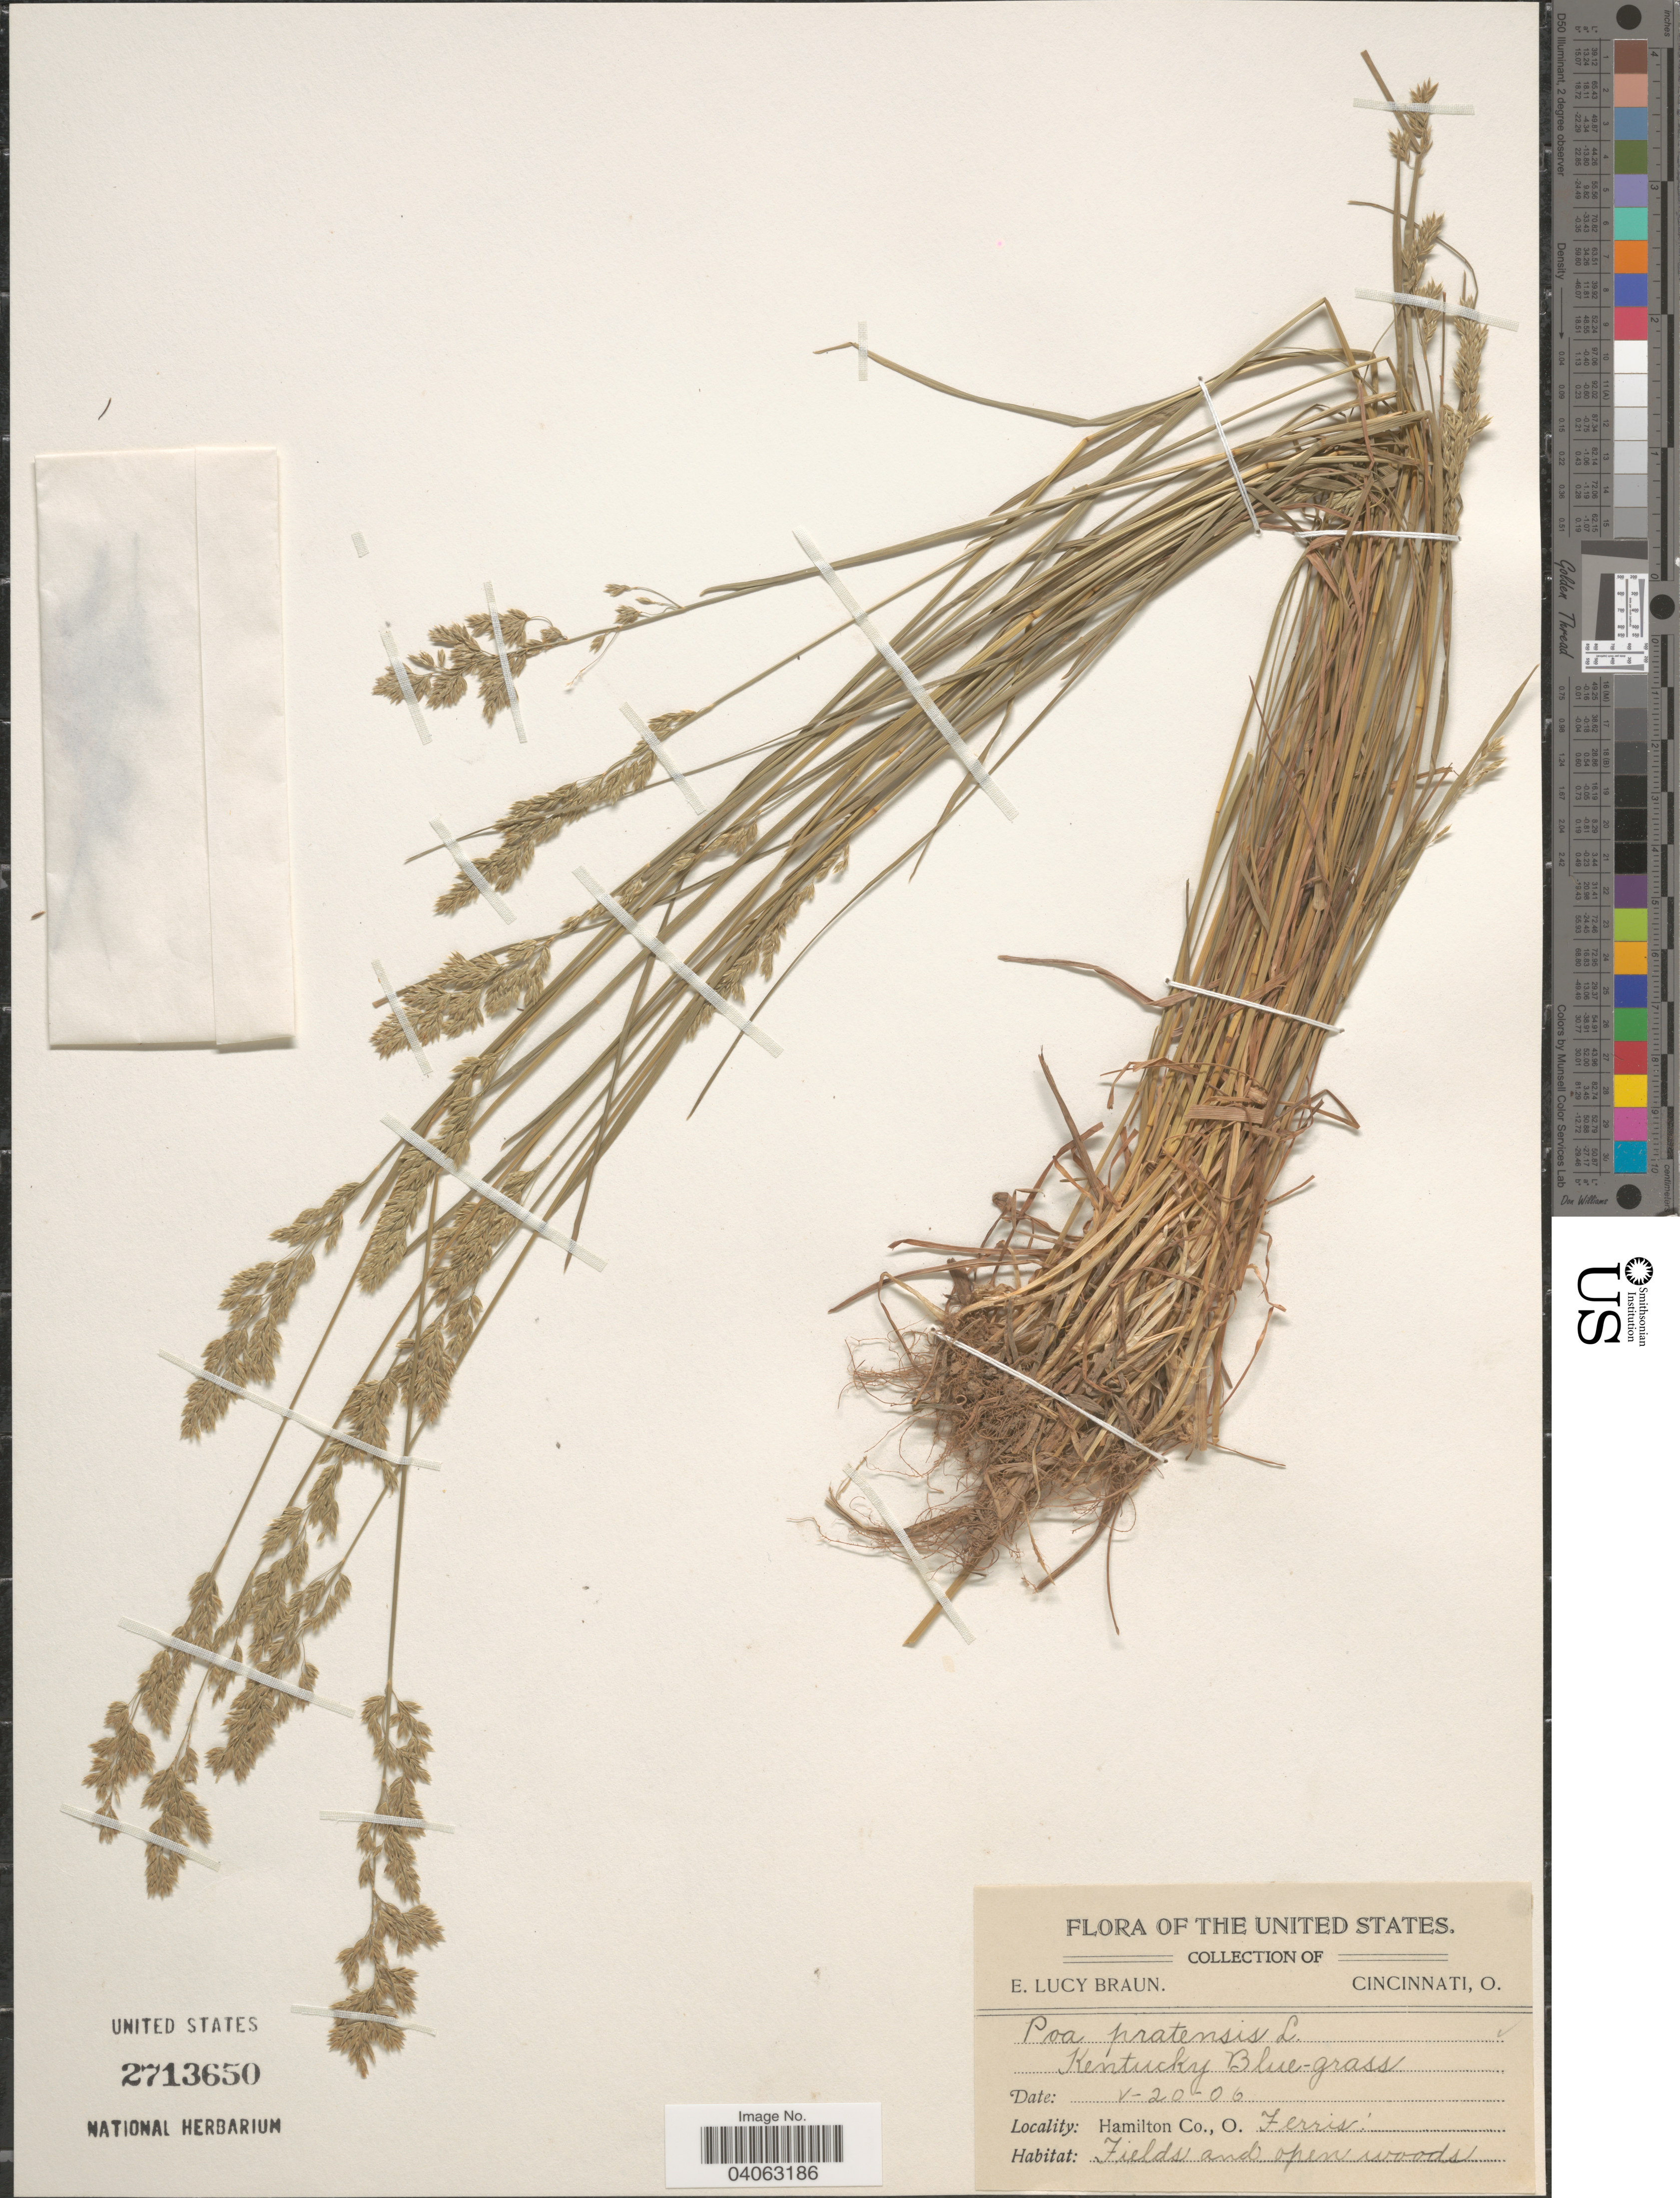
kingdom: Plantae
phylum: Tracheophyta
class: Liliopsida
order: Poales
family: Poaceae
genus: Poa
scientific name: Poa pratensis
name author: L.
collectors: E. L. Braun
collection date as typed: Transcribed d/m/y: 20/5/6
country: United States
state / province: Ohio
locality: Hamilton Co. Ferris. Fields and open woods.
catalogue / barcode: US 2713650